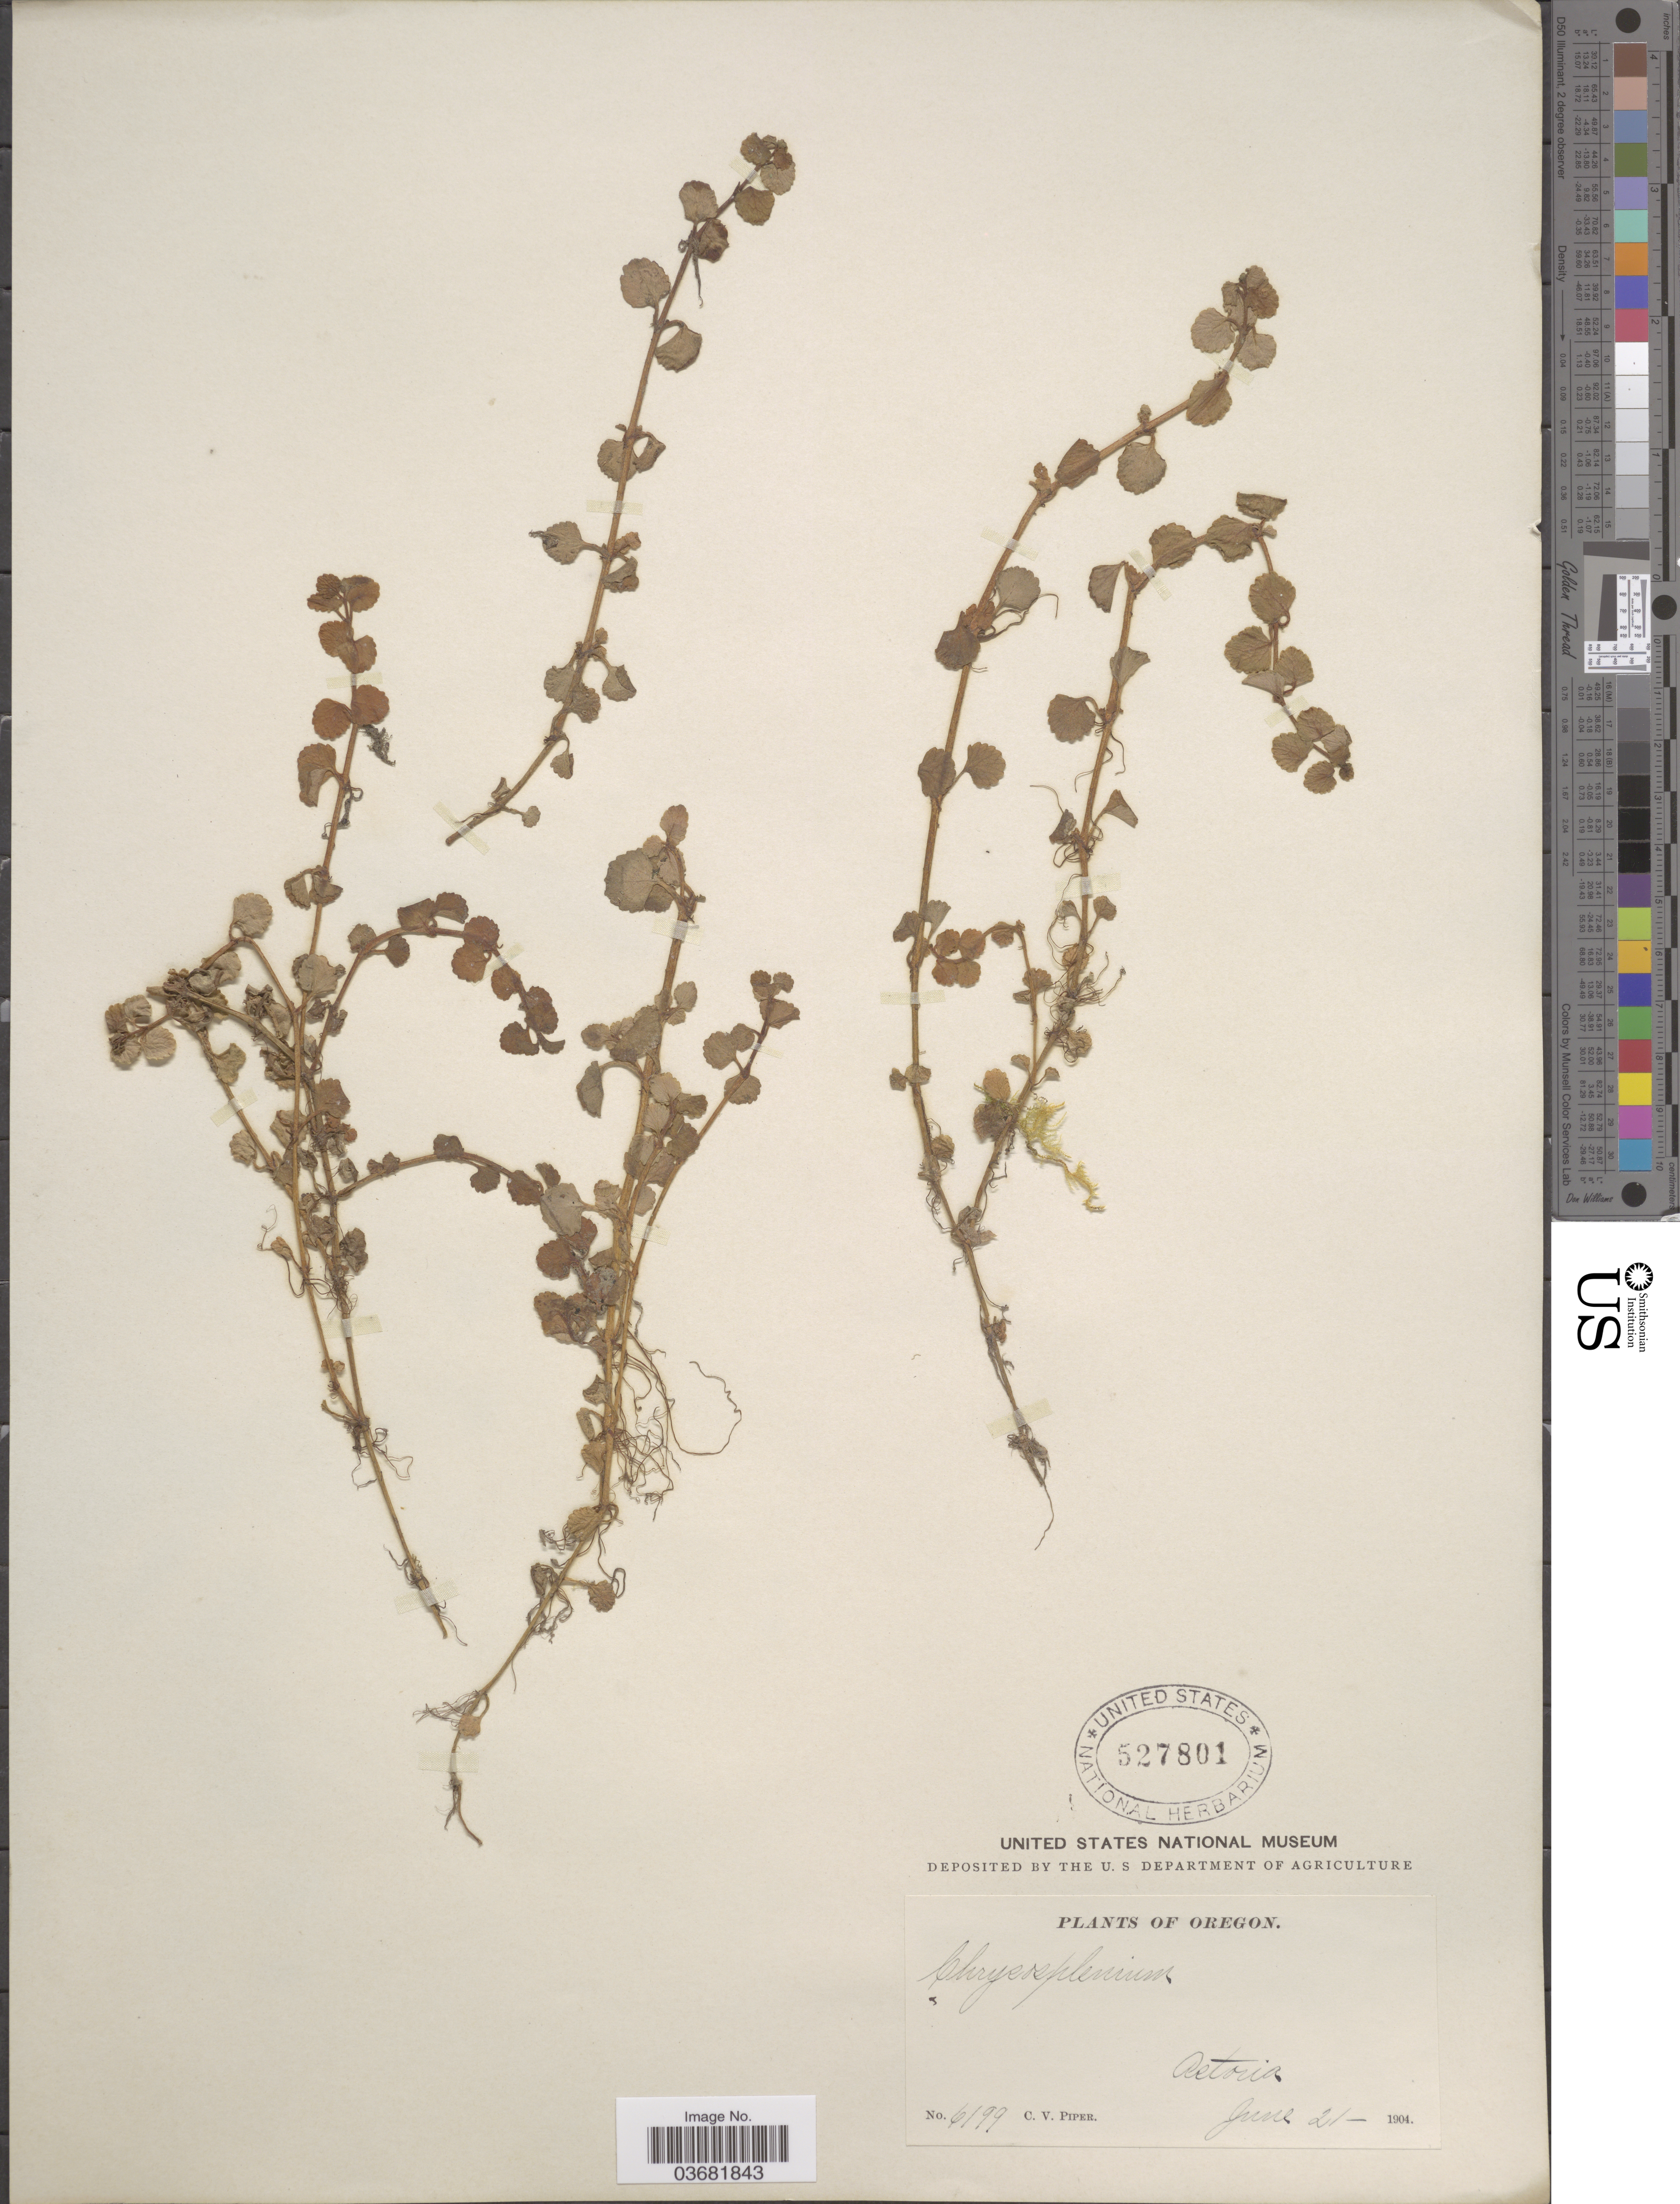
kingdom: Plantae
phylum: Tracheophyta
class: Magnoliopsida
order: Saxifragales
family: Saxifragaceae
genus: Chrysosplenium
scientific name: Chrysosplenium glechomifolium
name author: Nutt.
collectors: C. V. Piper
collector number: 6199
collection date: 1904-06-21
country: United States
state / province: Oregon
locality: Astoria.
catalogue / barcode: US 527801